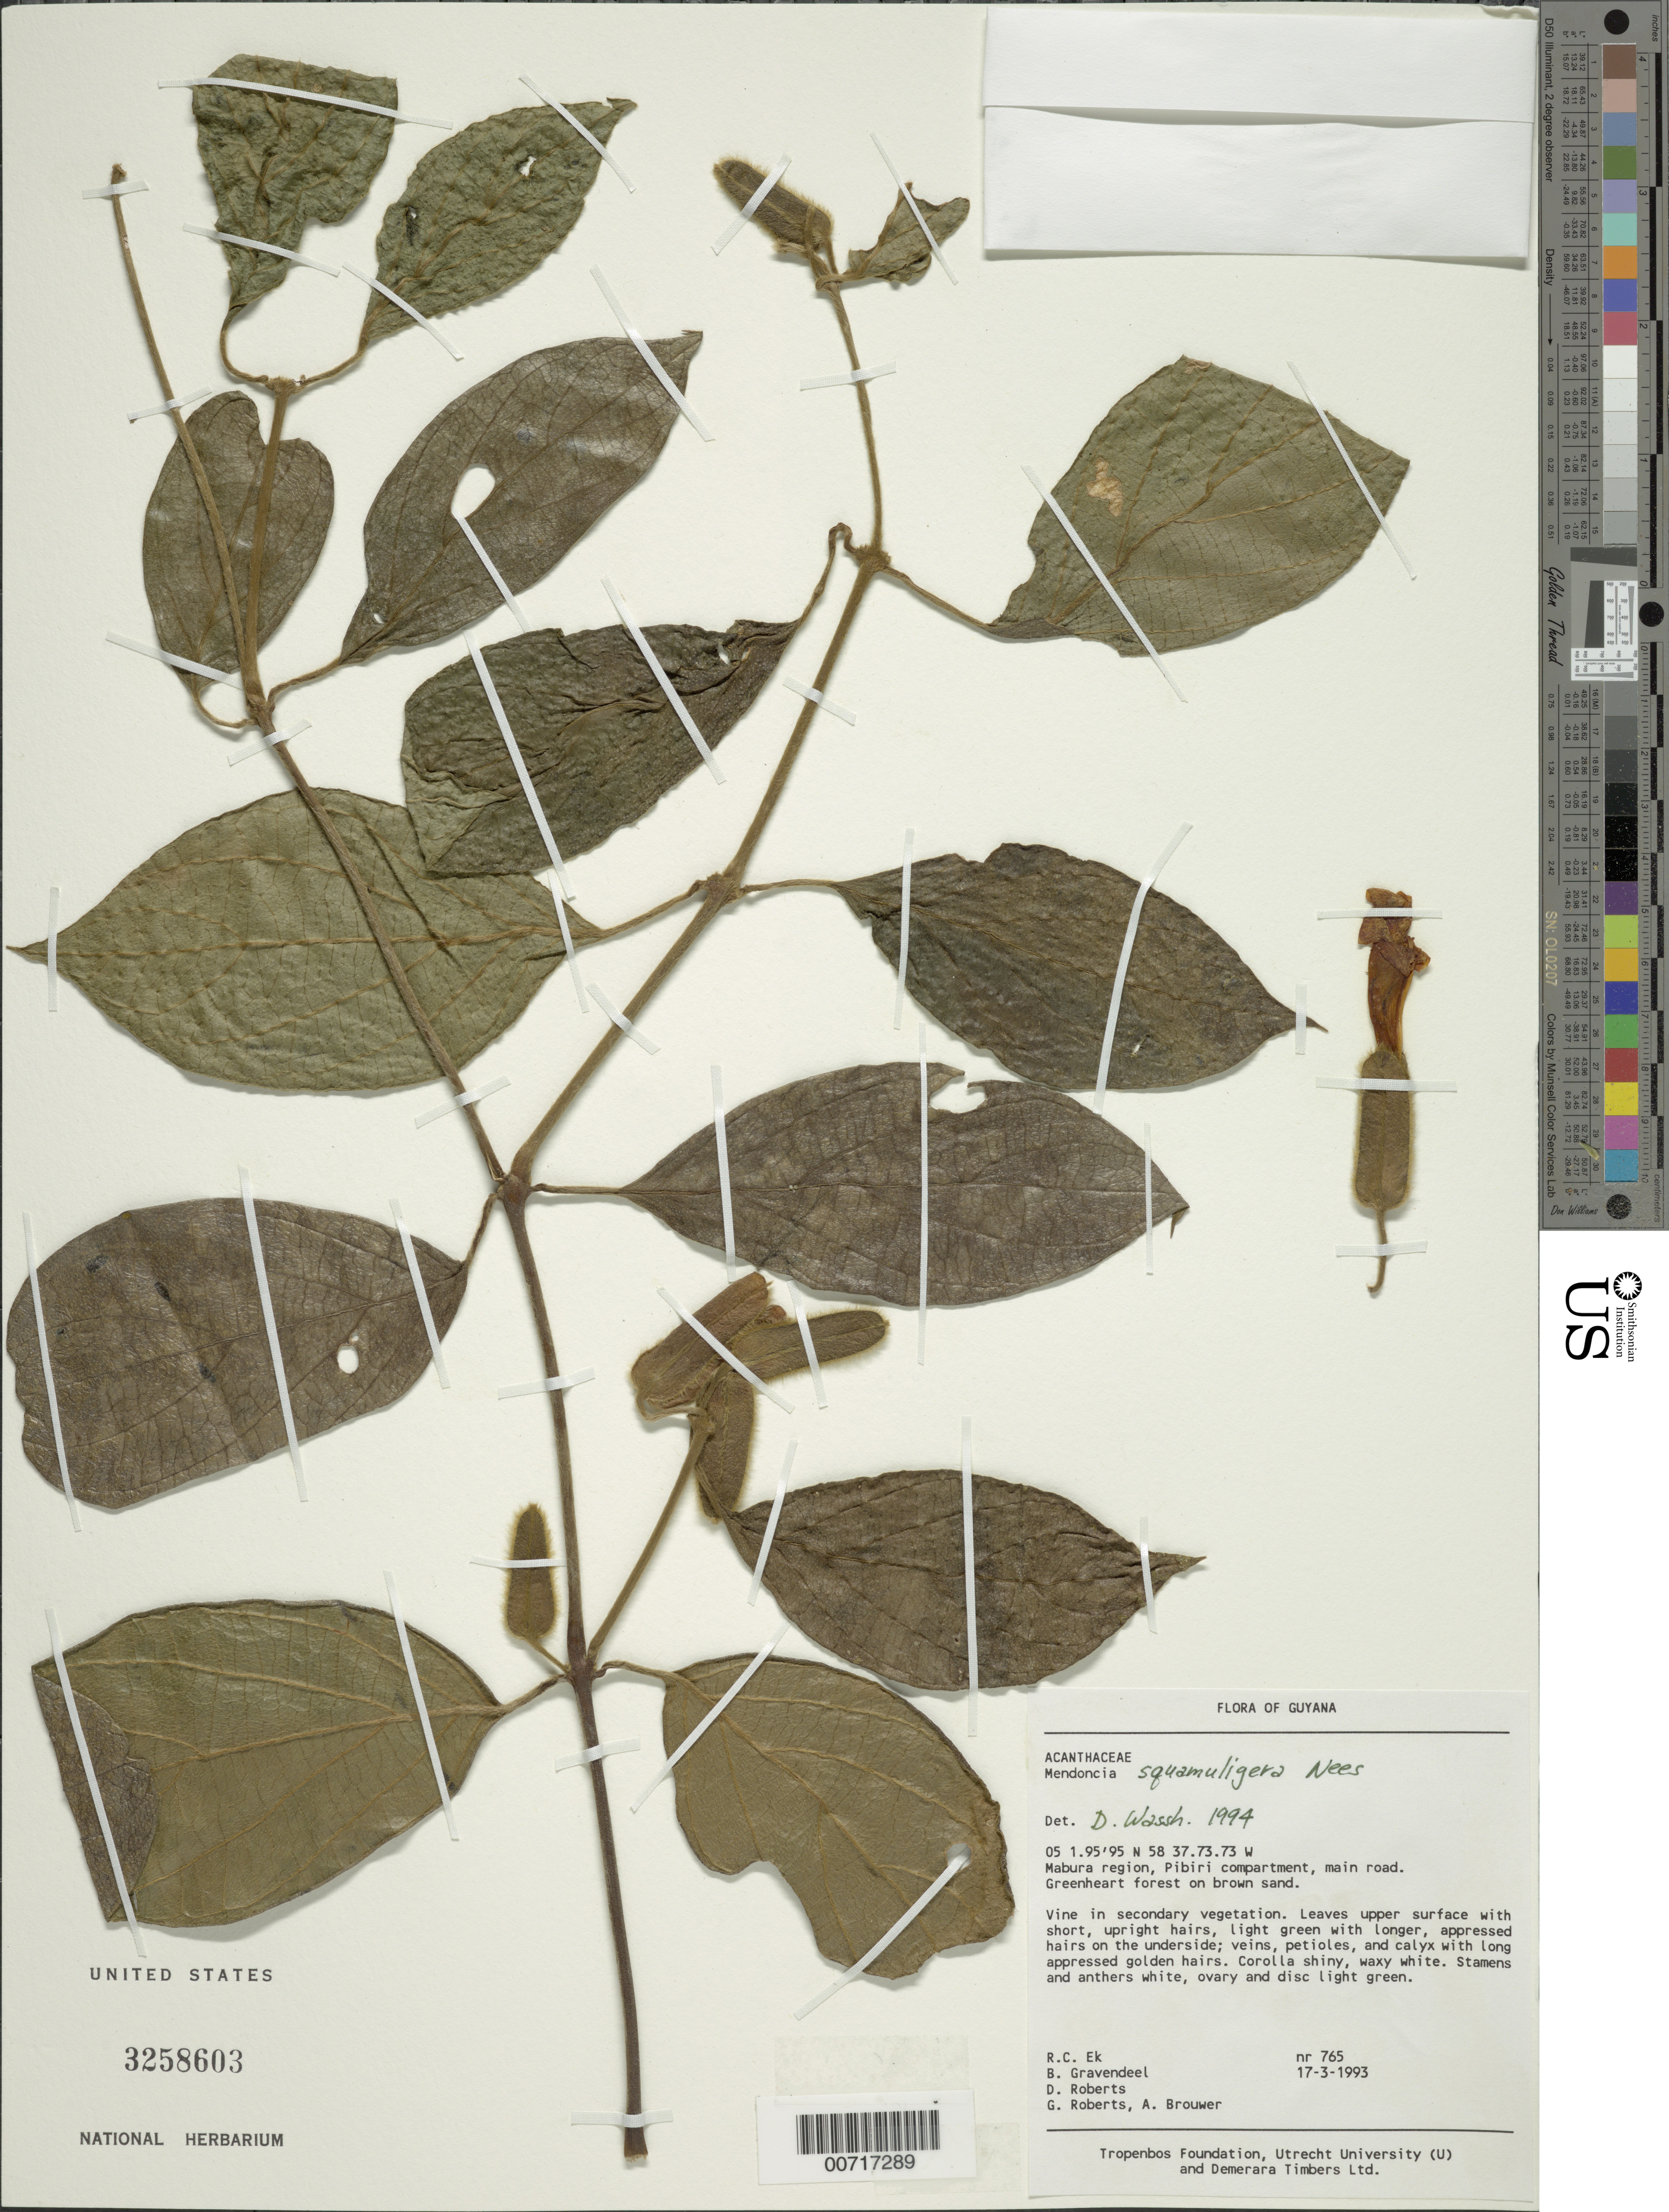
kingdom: Plantae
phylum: Tracheophyta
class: Magnoliopsida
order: Lamiales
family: Acanthaceae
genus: Mendoncia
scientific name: Mendoncia squamuligera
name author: Nees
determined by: Wasshausen, Dieter C., (BOT), Smithsonian Institution - National Museum of Natural History (UNITED STATES)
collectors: R. C. Ek, B. Gravendeel, D. Roberts, G. Roberts & A. Jacobs-Brouwer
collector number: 765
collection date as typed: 17-Mar-93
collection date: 1993-03-17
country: Guyana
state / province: U. Demerara-Berbice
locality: Mabura region, West Pibiri compartment, main road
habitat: Greenheart forest on brown sand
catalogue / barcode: US 3258603